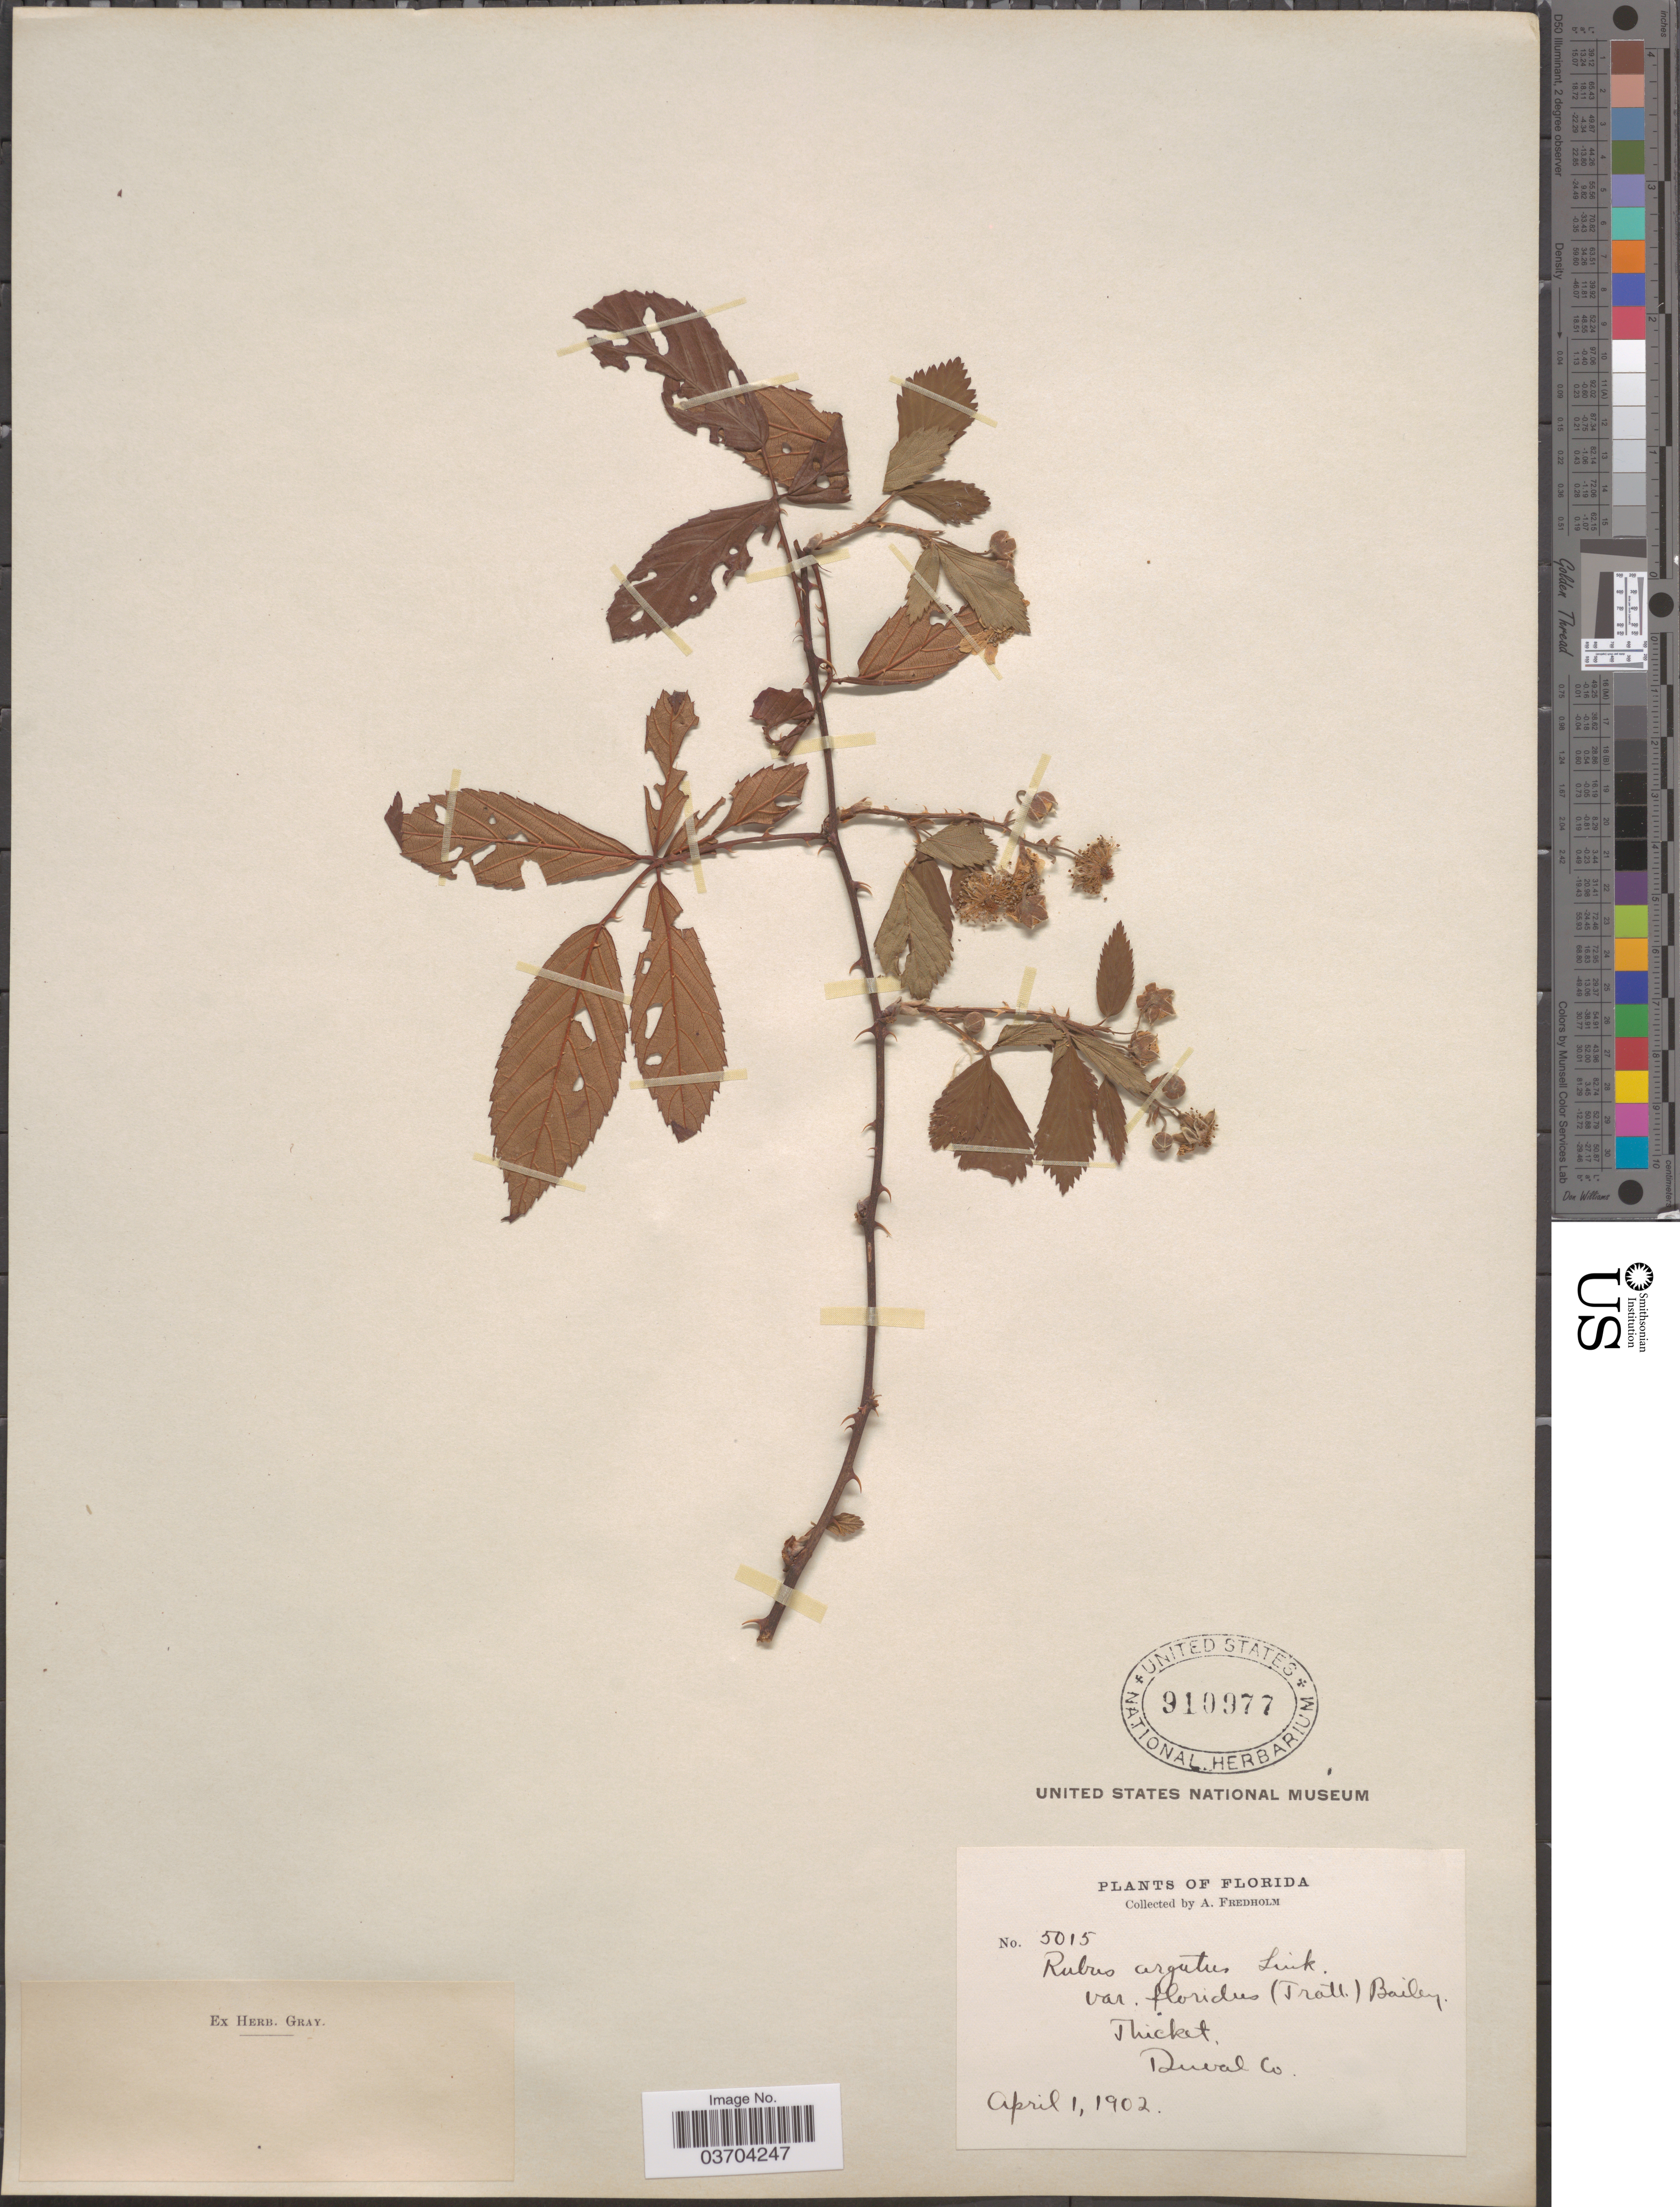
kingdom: Plantae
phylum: Tracheophyta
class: Magnoliopsida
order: Rosales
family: Rosaceae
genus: Rubus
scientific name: Rubus argutus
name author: Link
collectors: A. Fredholm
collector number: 5015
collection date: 1902-04-01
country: United States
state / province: Florida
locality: Duval Co.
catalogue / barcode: US 910977